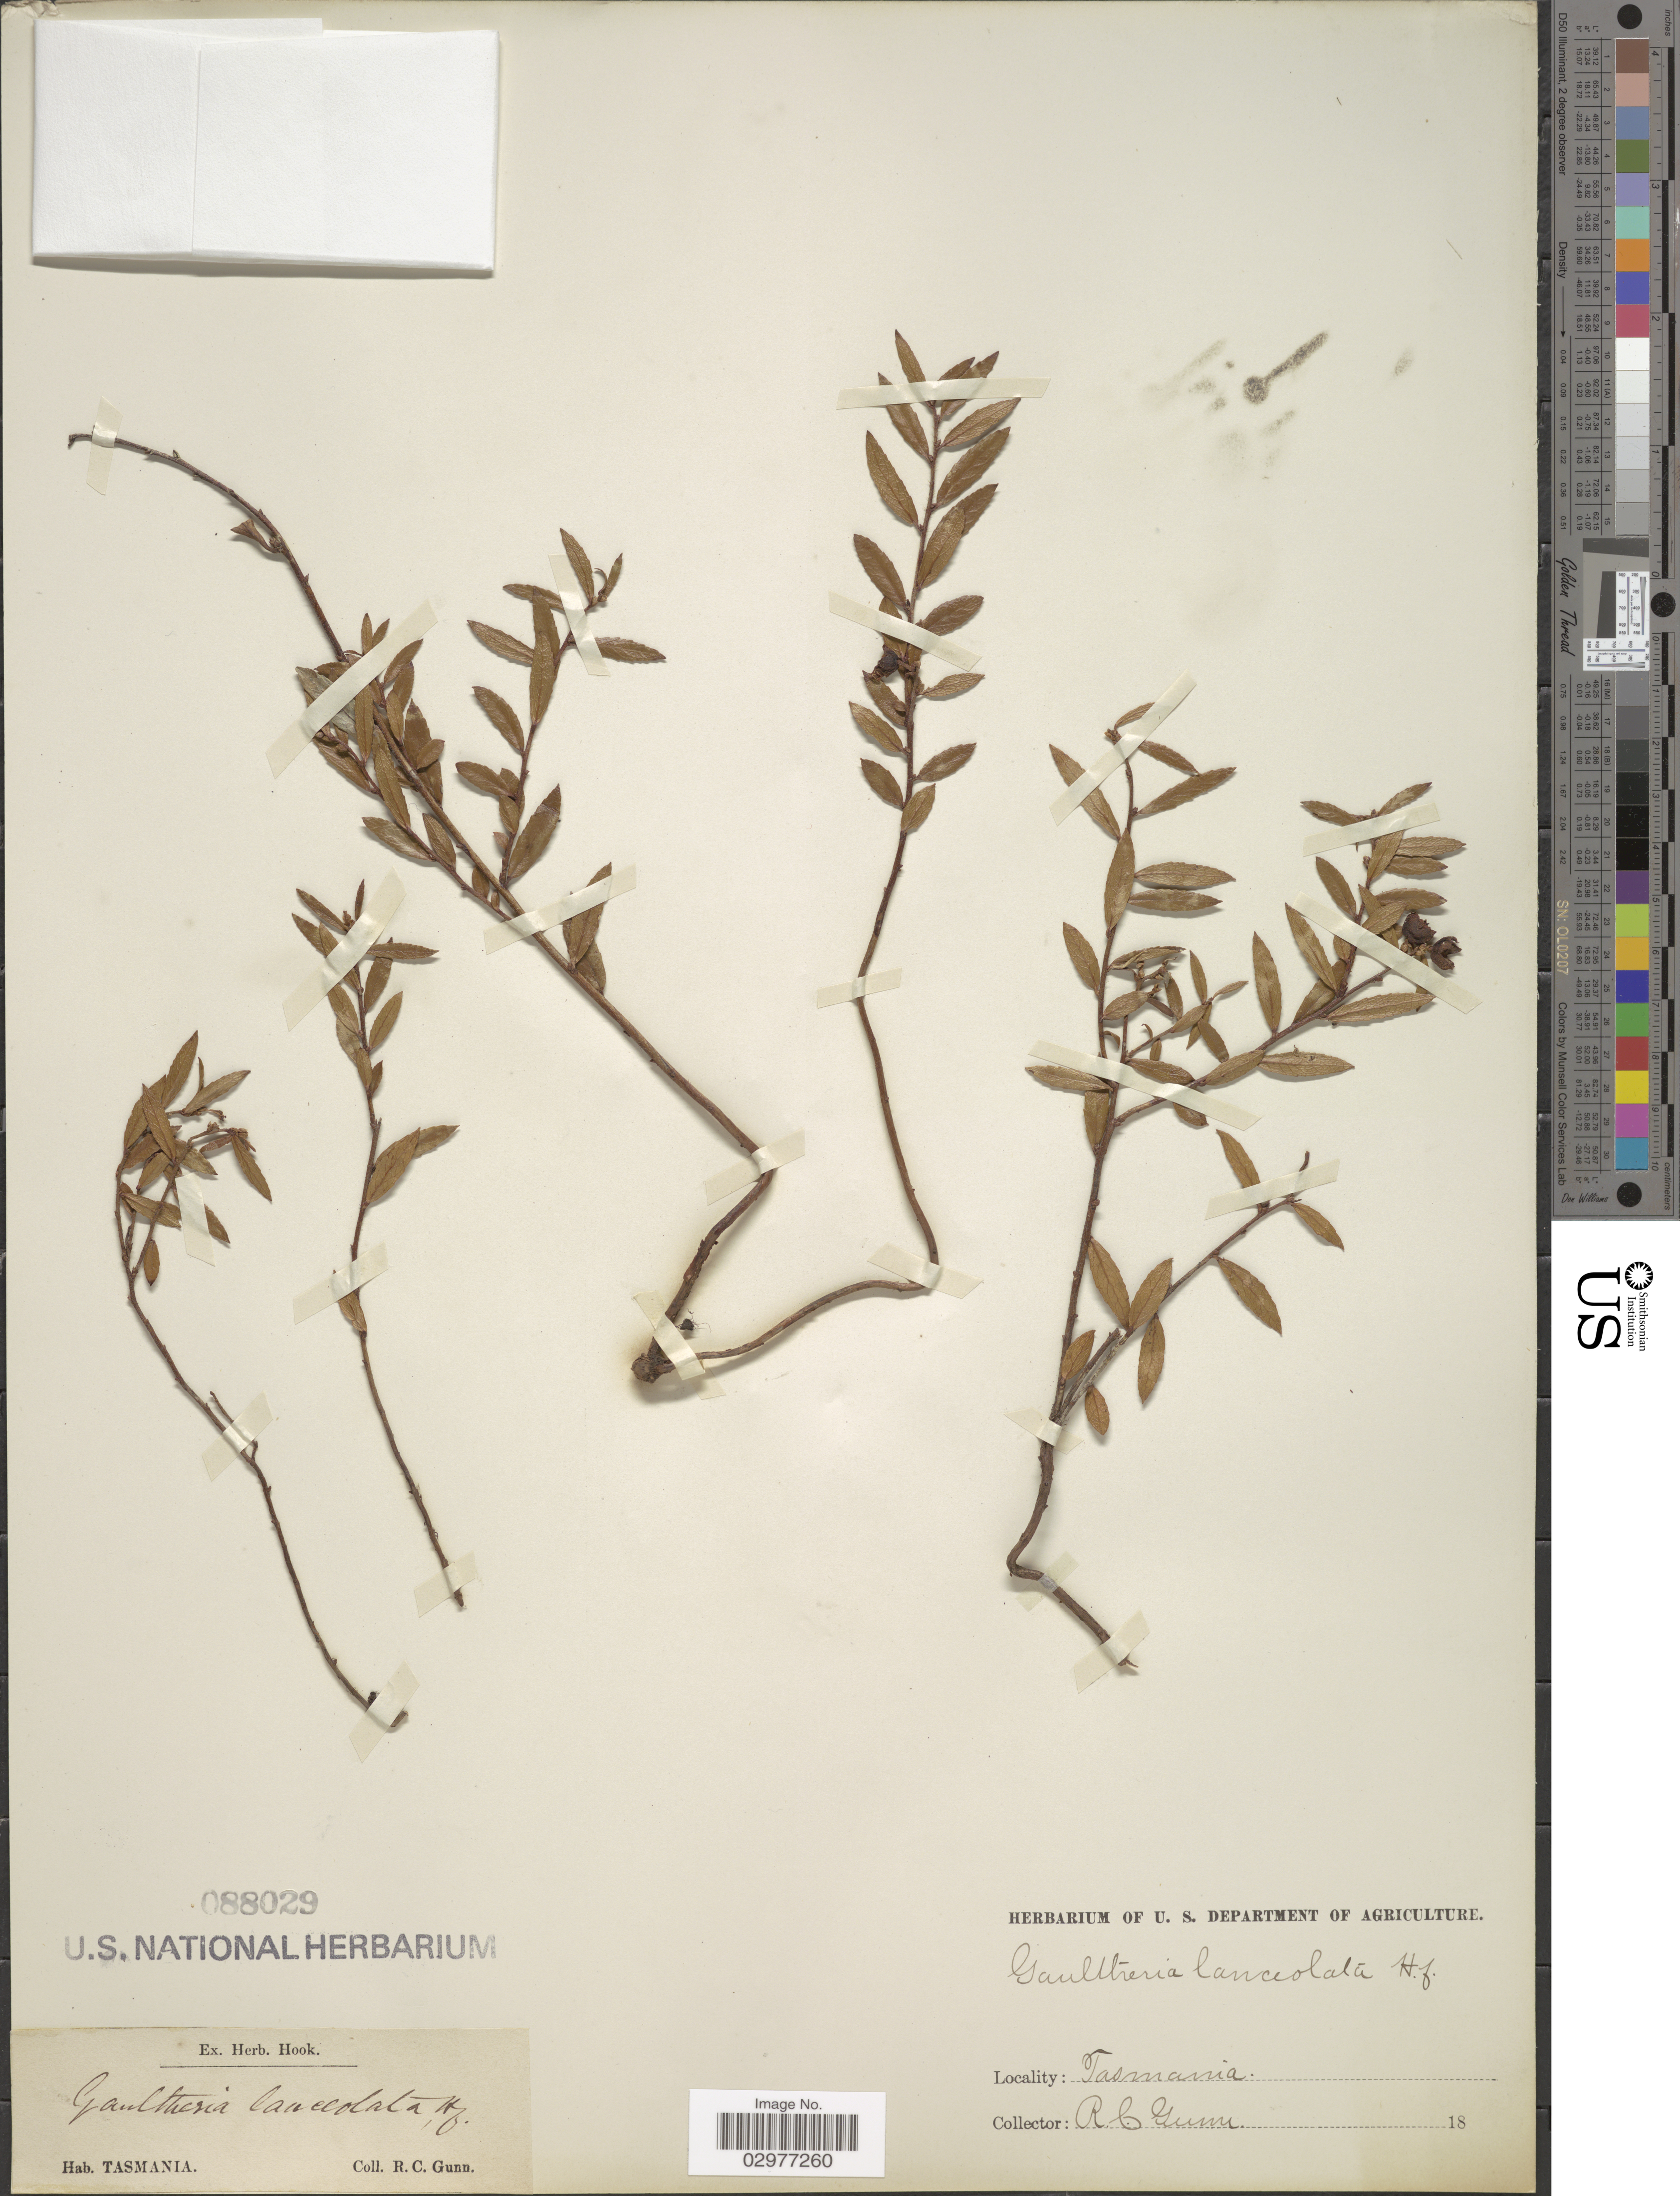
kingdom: Plantae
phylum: Tracheophyta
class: Magnoliopsida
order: Ericales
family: Ericaceae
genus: Gaultheria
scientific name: Gaultheria lanceolata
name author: Hook. f.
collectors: R. Gunn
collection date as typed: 18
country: Australia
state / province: Tasmania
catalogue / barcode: US 88029